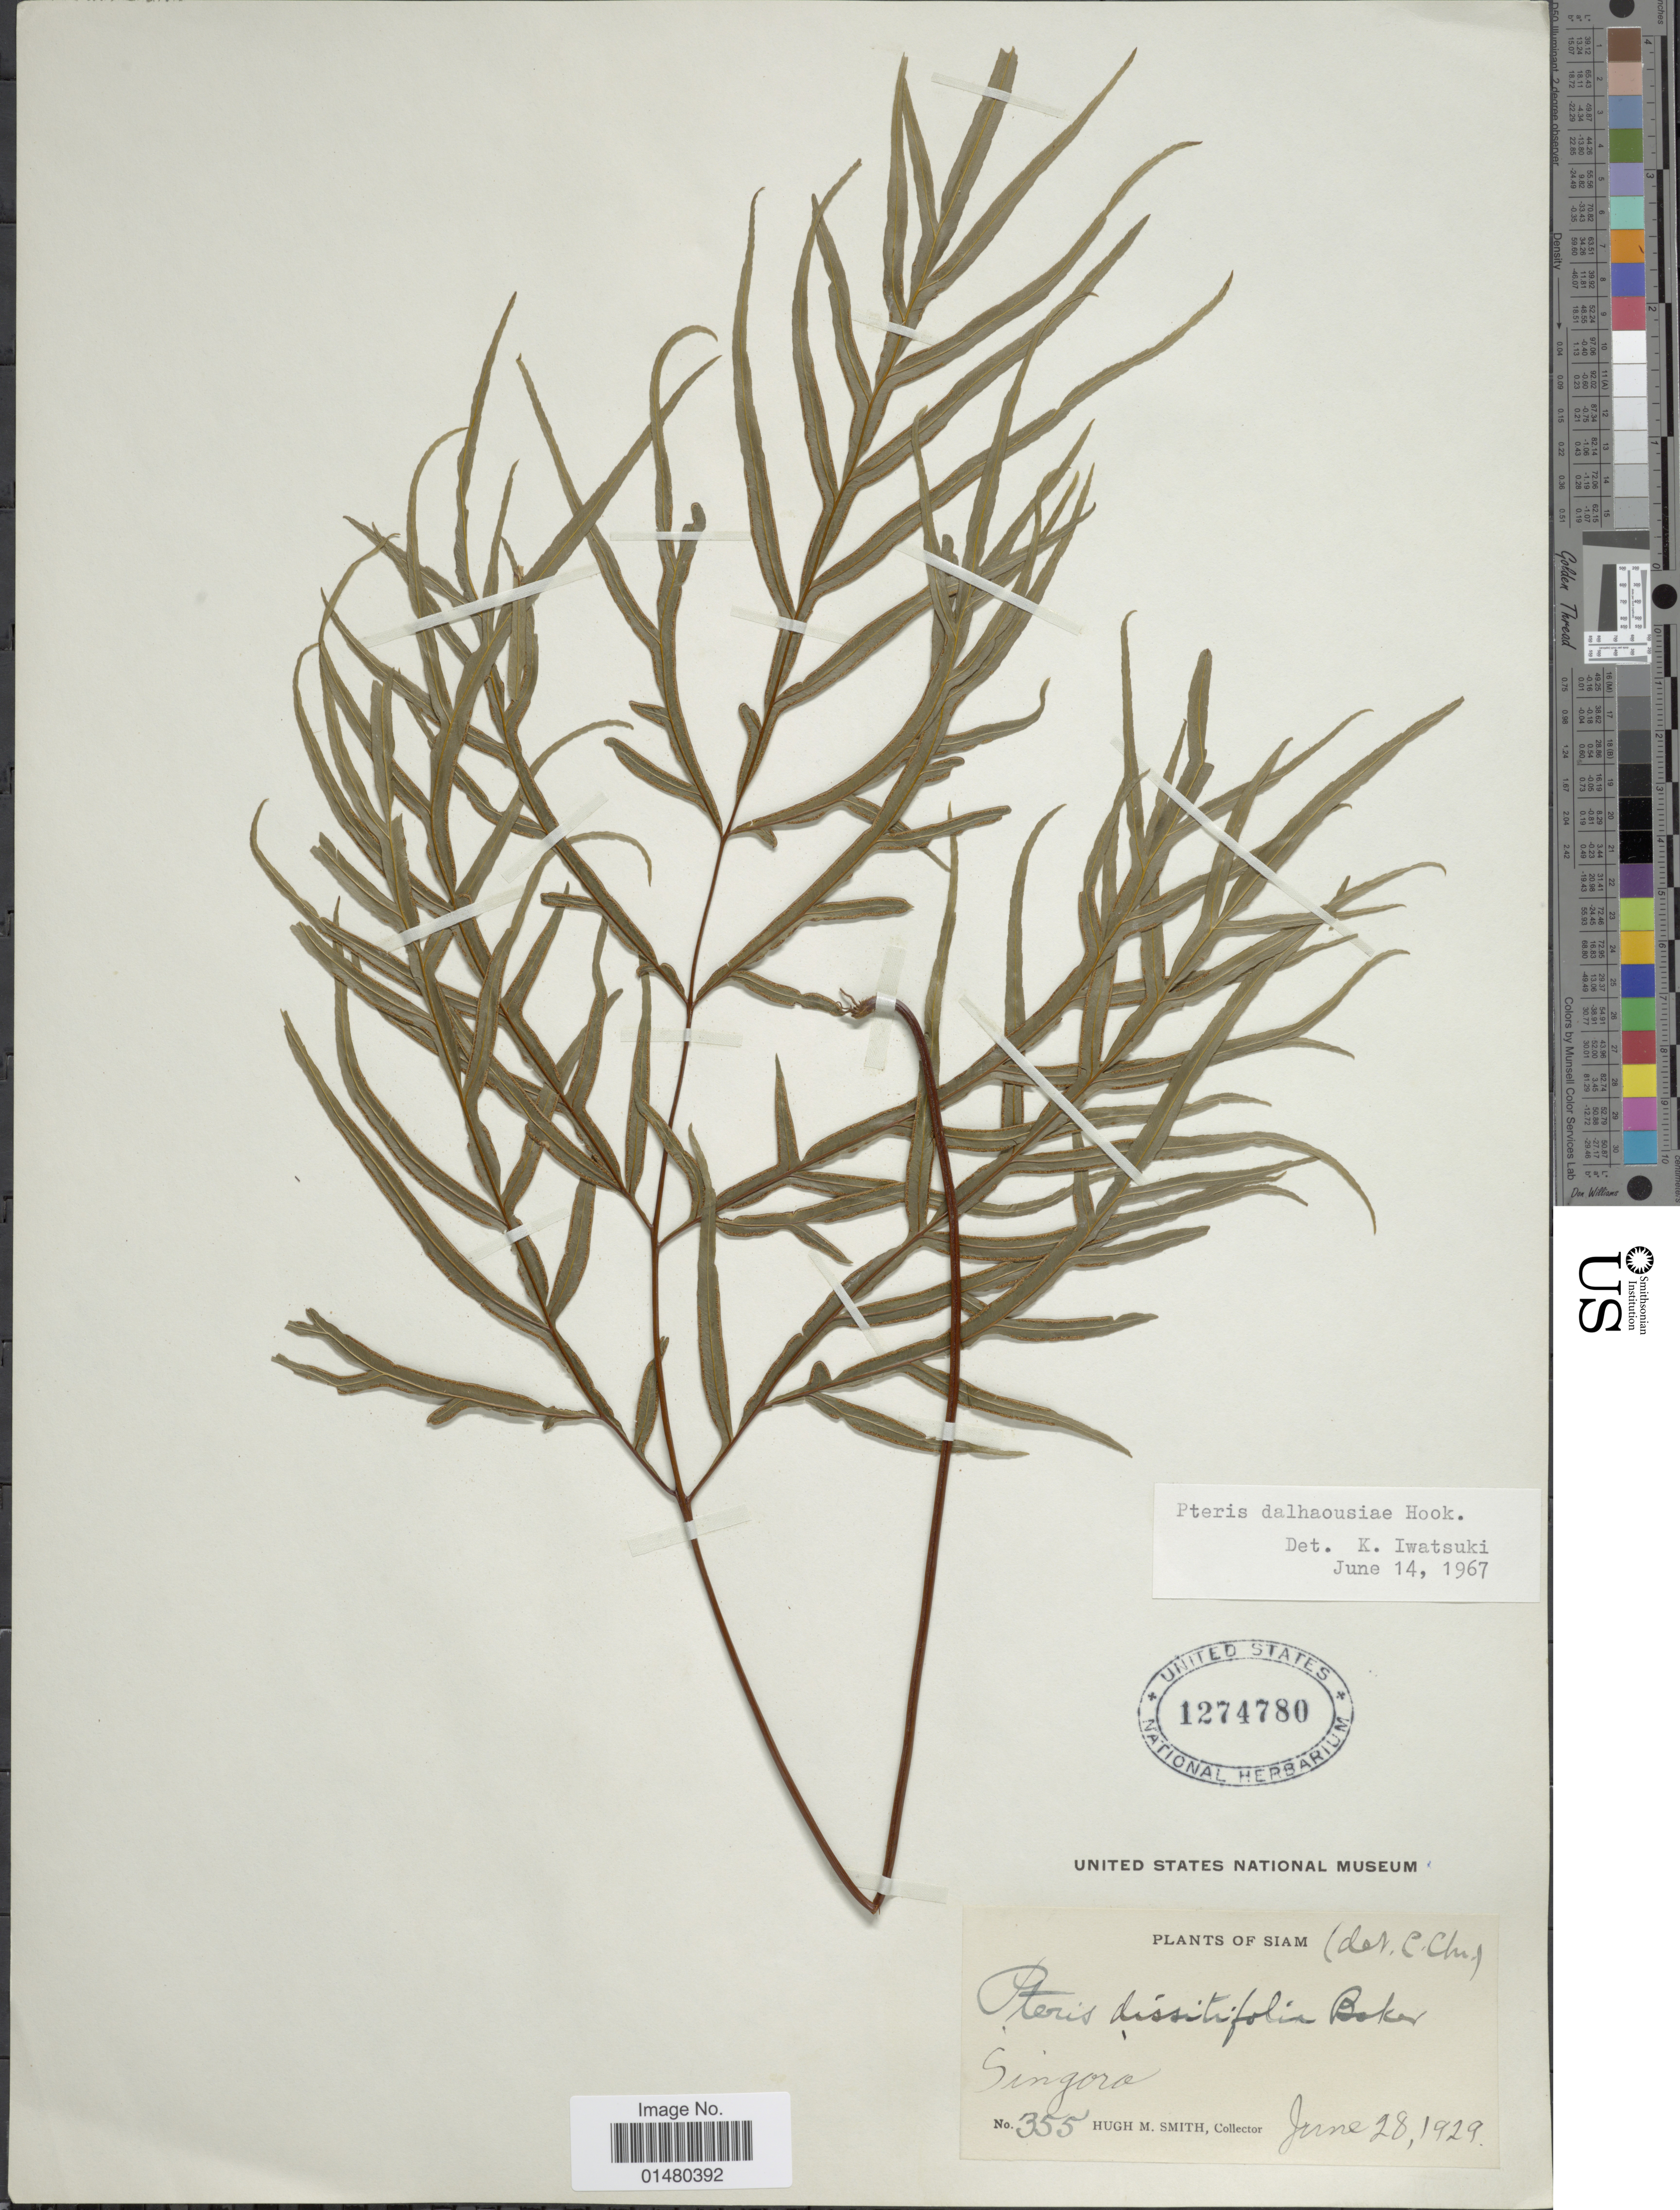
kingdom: Plantae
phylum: Tracheophyta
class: Polypodiopsida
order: Polypodiales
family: Pteridaceae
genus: Pteris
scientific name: Pteris dalhousiae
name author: Hook.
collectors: H. M. Smith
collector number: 355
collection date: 1929-06-28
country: Thailand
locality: Siam, Singora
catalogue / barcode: US 1274780